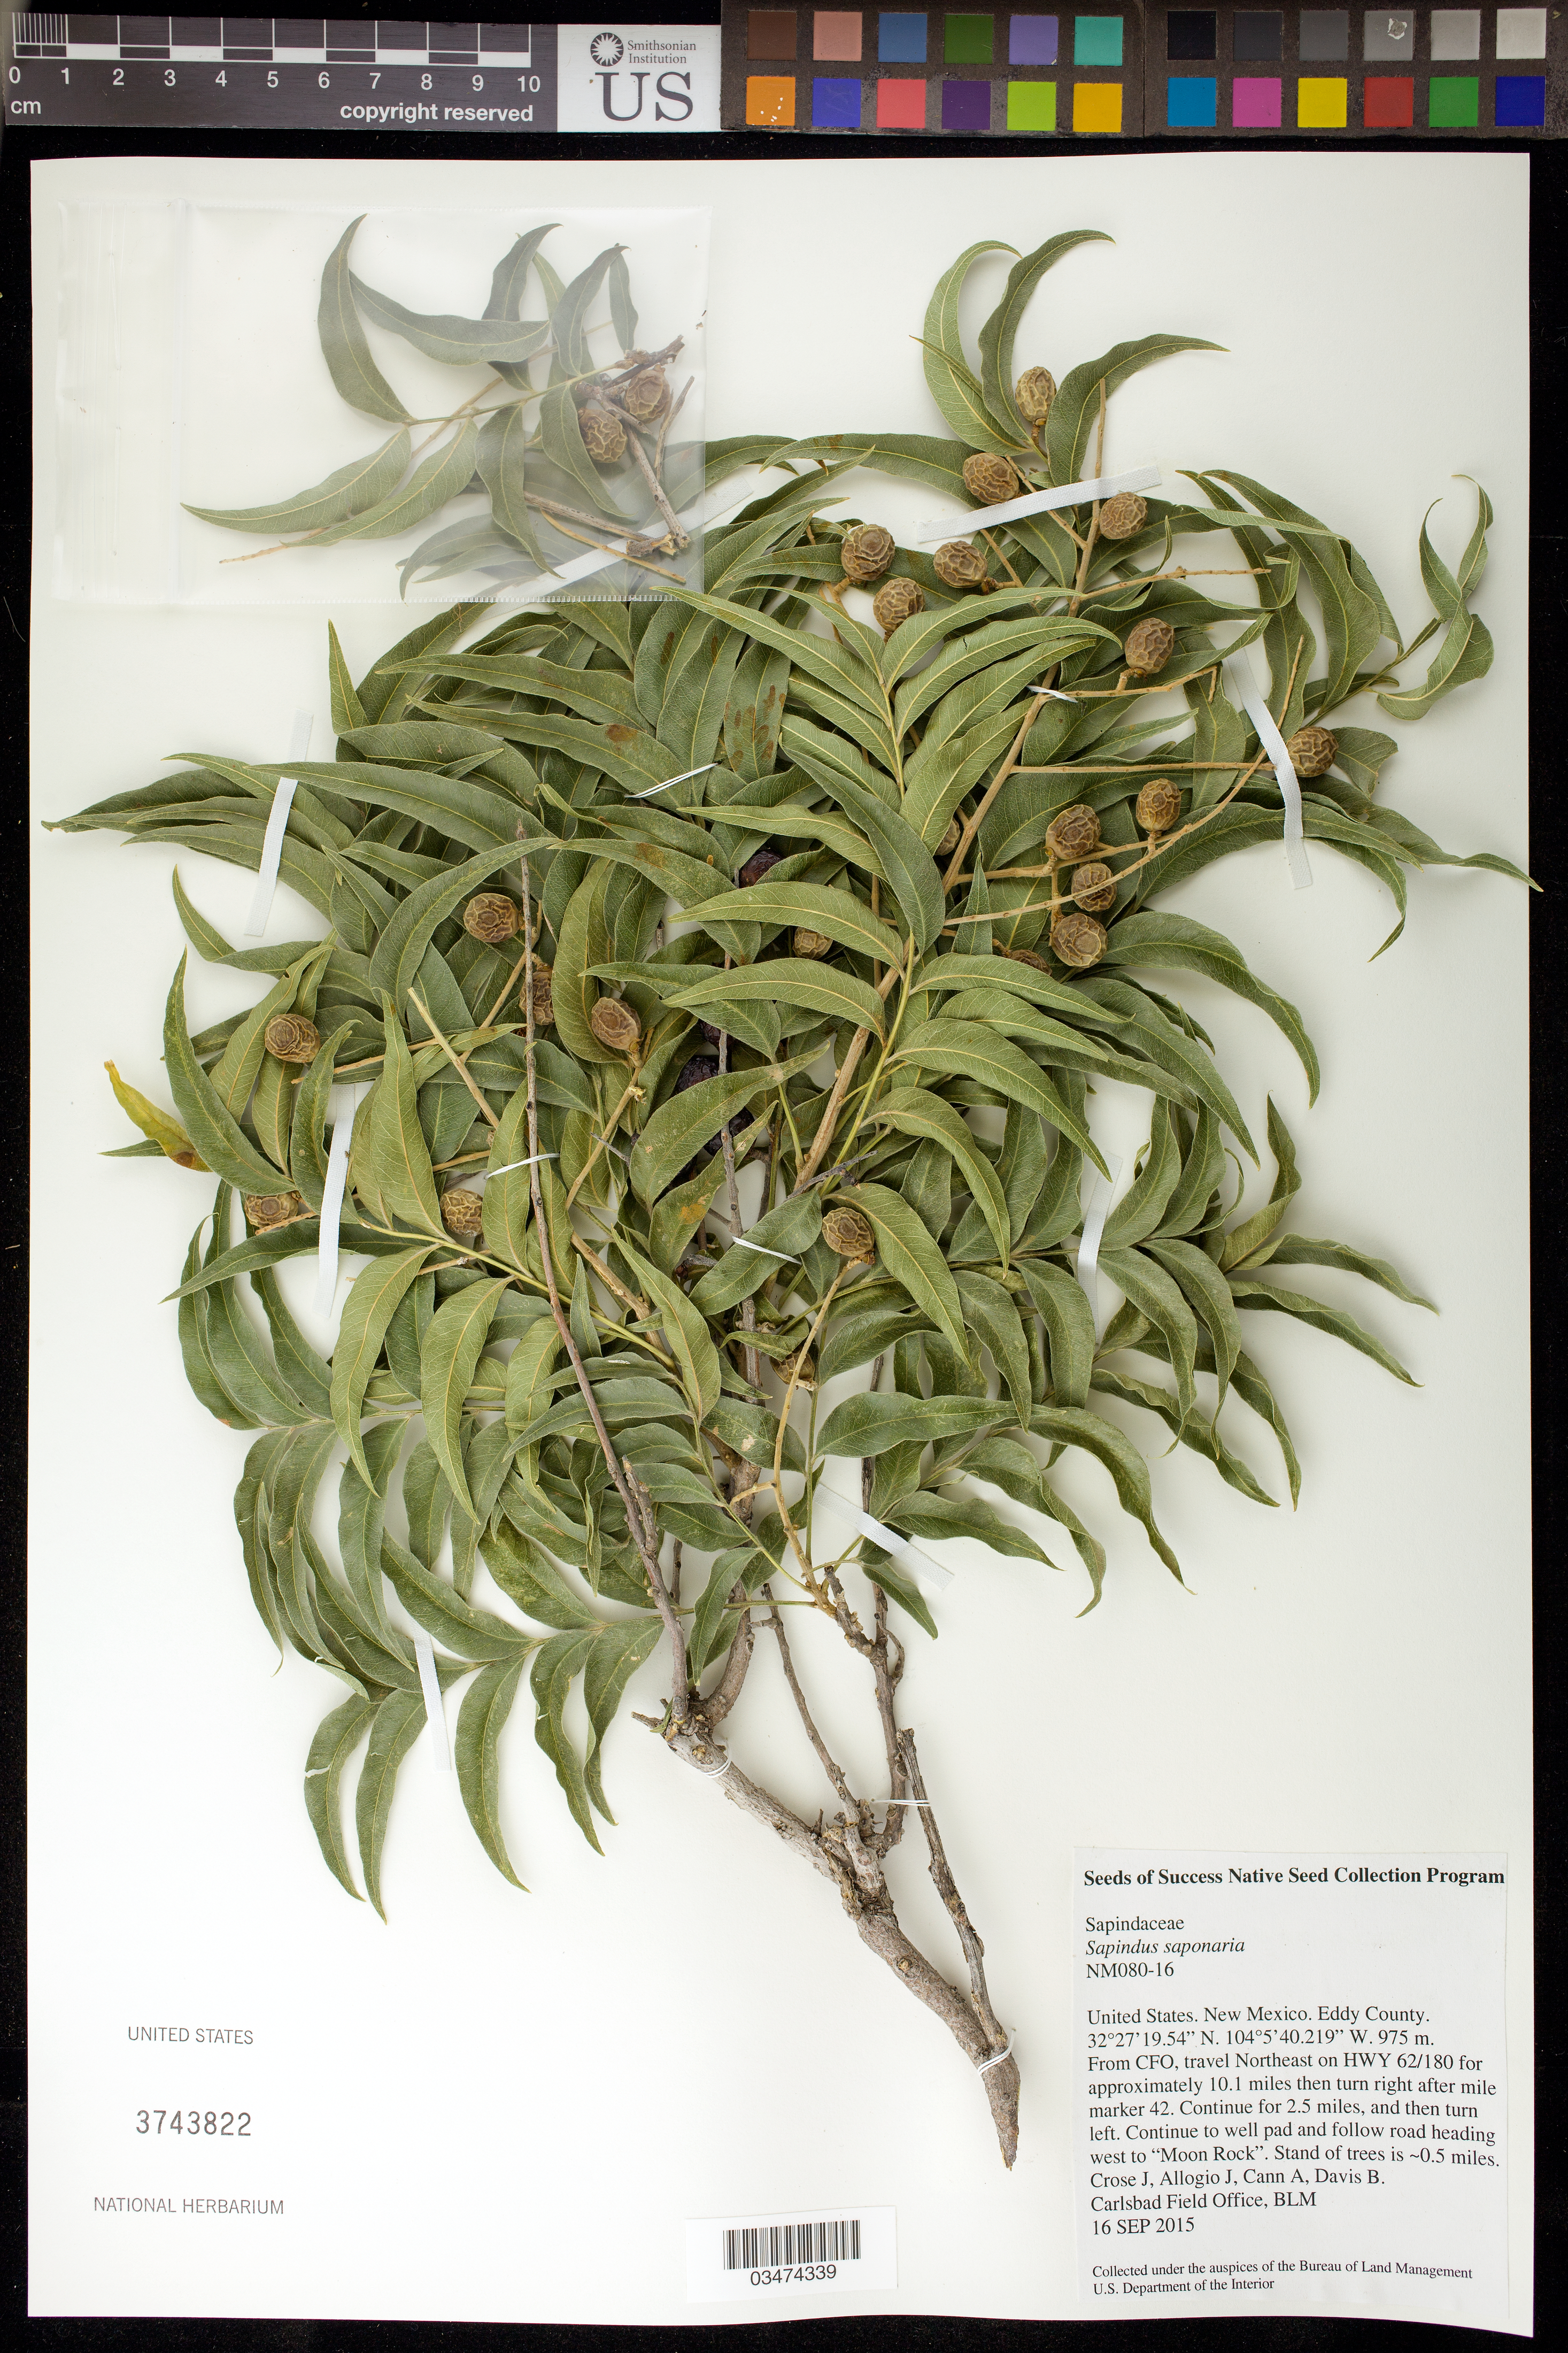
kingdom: Plantae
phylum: Tracheophyta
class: Magnoliopsida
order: Sapindales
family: Sapindaceae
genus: Sapindus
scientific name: Sapindus saponaria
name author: L.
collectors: J. Crose, J. Allogio, A. Cann & B. Davis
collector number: NM080-16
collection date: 2015-09-16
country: United States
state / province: New Mexico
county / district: Eddy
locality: Road heading west to "Moon Rock"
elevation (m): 975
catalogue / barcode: US 3743822